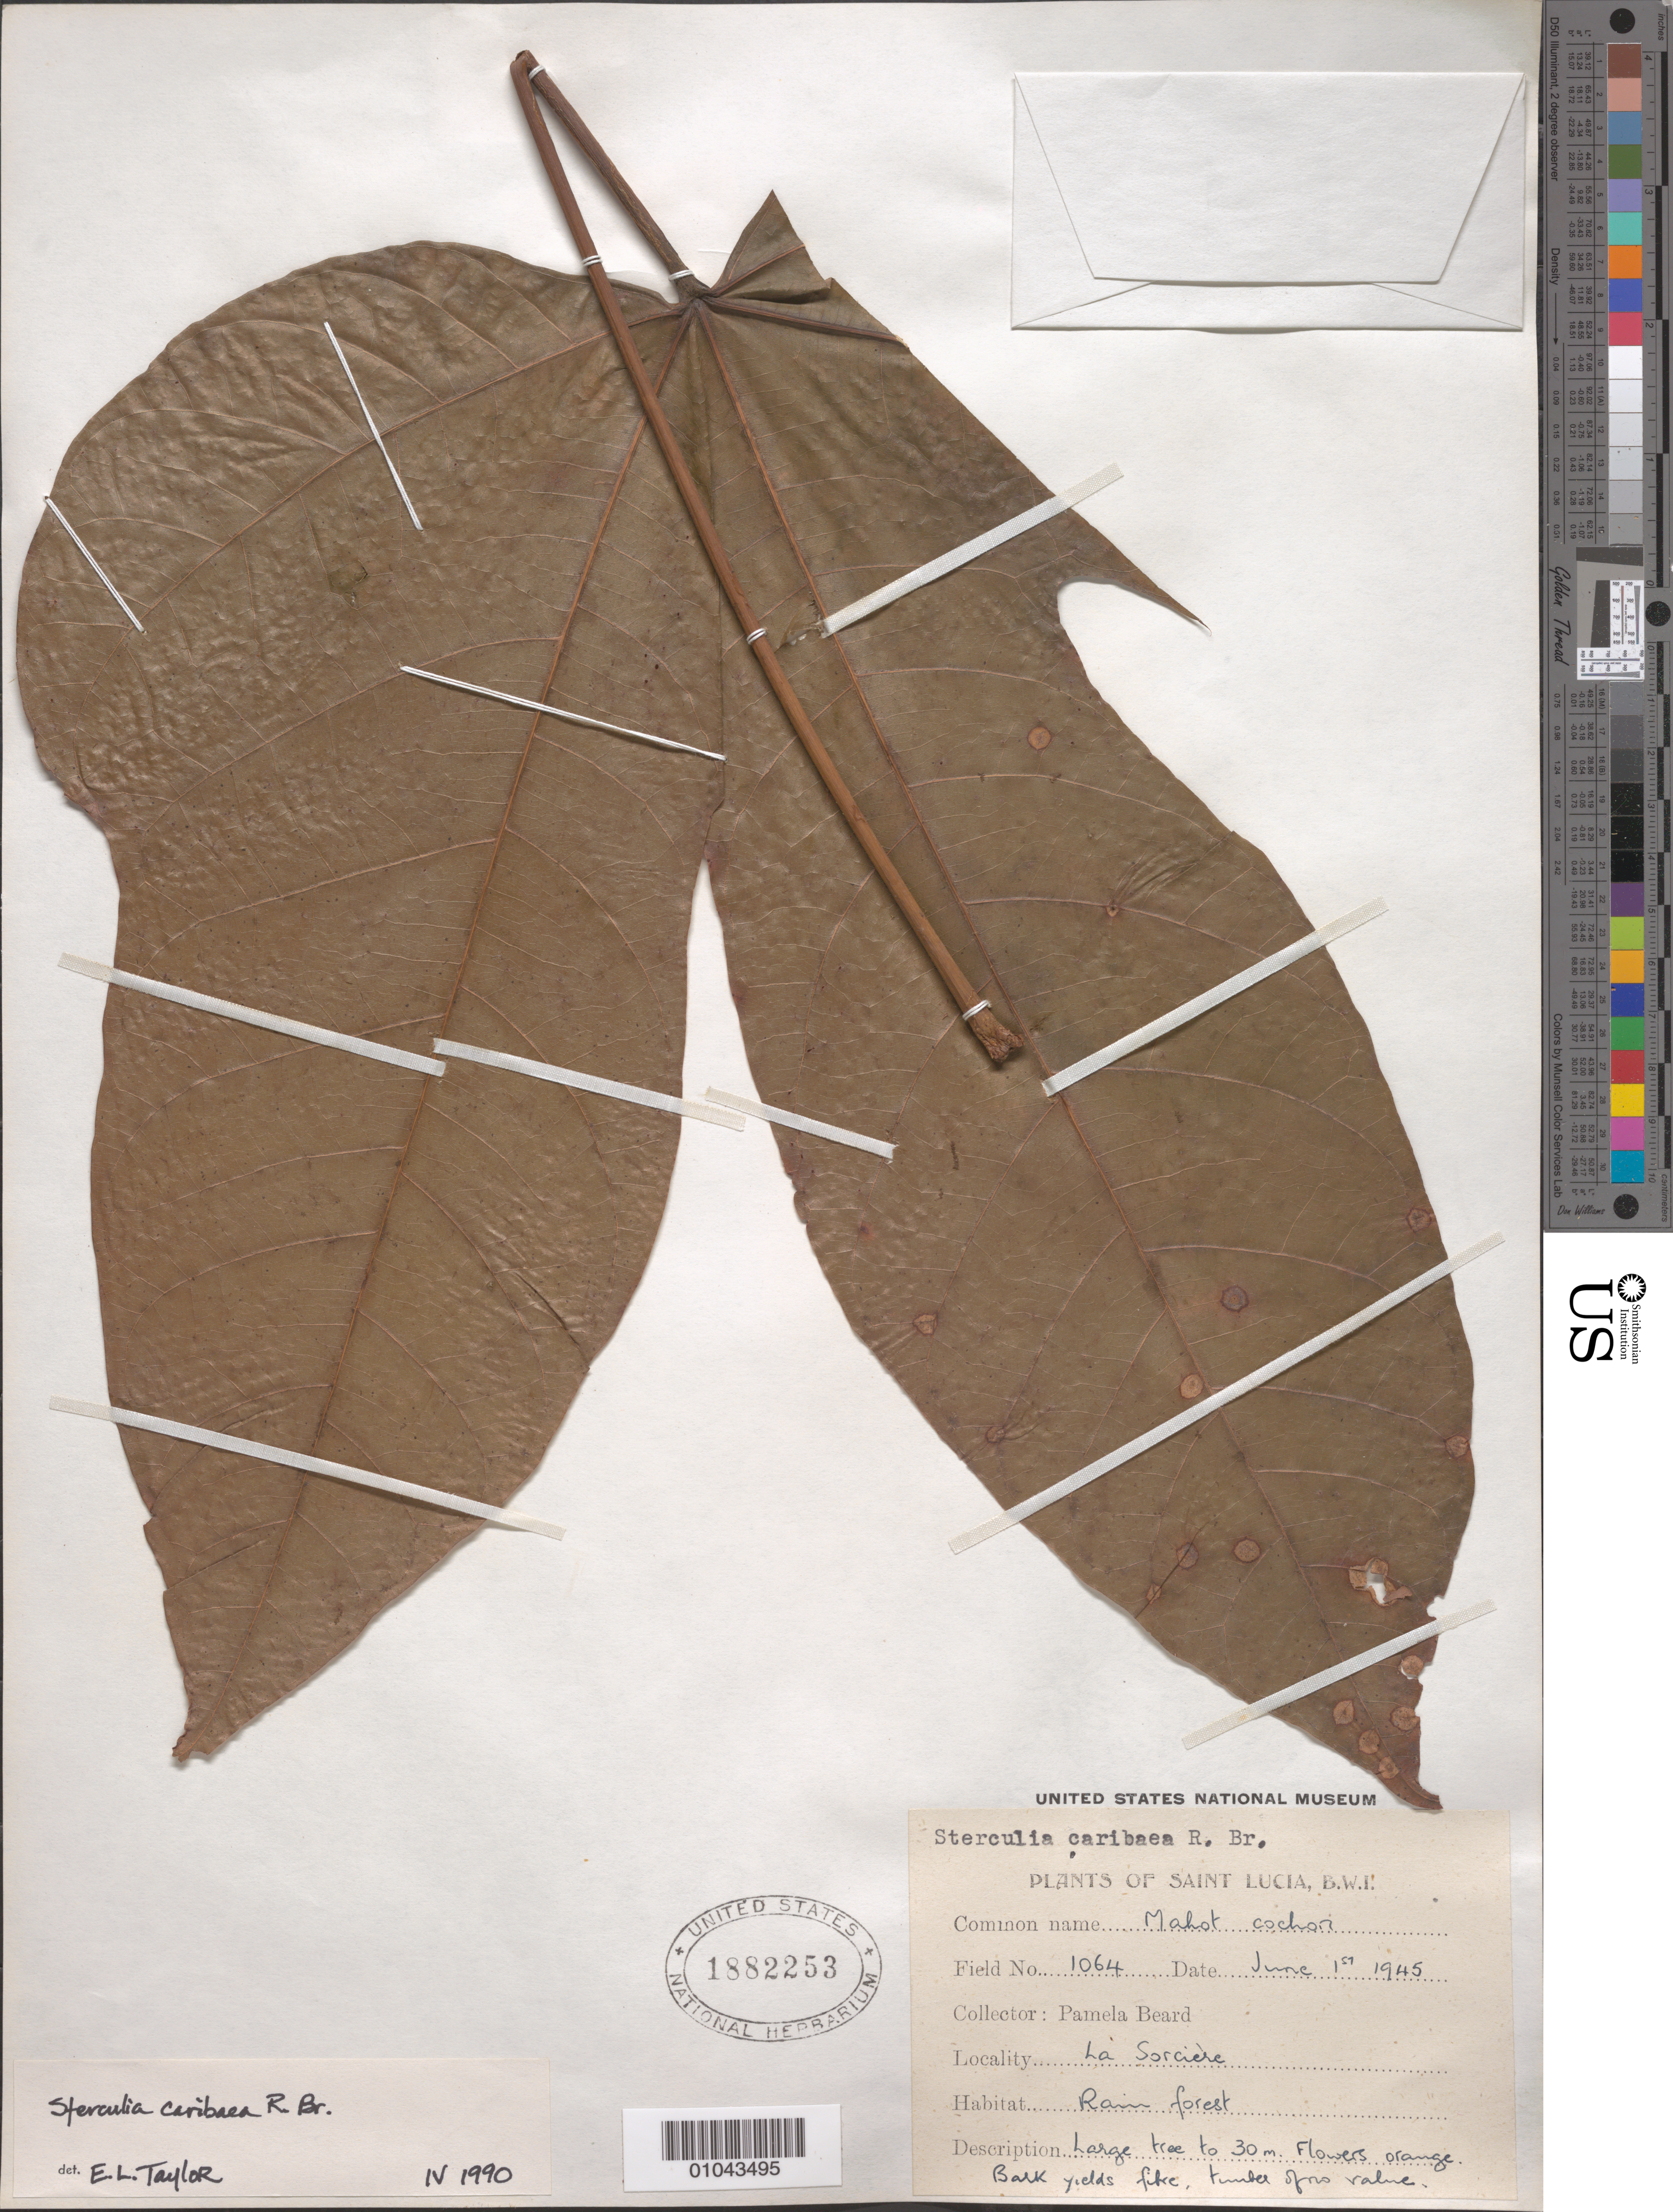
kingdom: Plantae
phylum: Tracheophyta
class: Magnoliopsida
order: Malvales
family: Malvaceae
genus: Sterculia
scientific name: Sterculia caribaea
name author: R. Br.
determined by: Taylor, E. L.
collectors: P. Beard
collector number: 1064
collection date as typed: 01 Jun 1945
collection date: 1945-06-01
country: St. Lucia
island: St. Lucia I.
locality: La Sorcière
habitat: Rainforest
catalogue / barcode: US 1882253